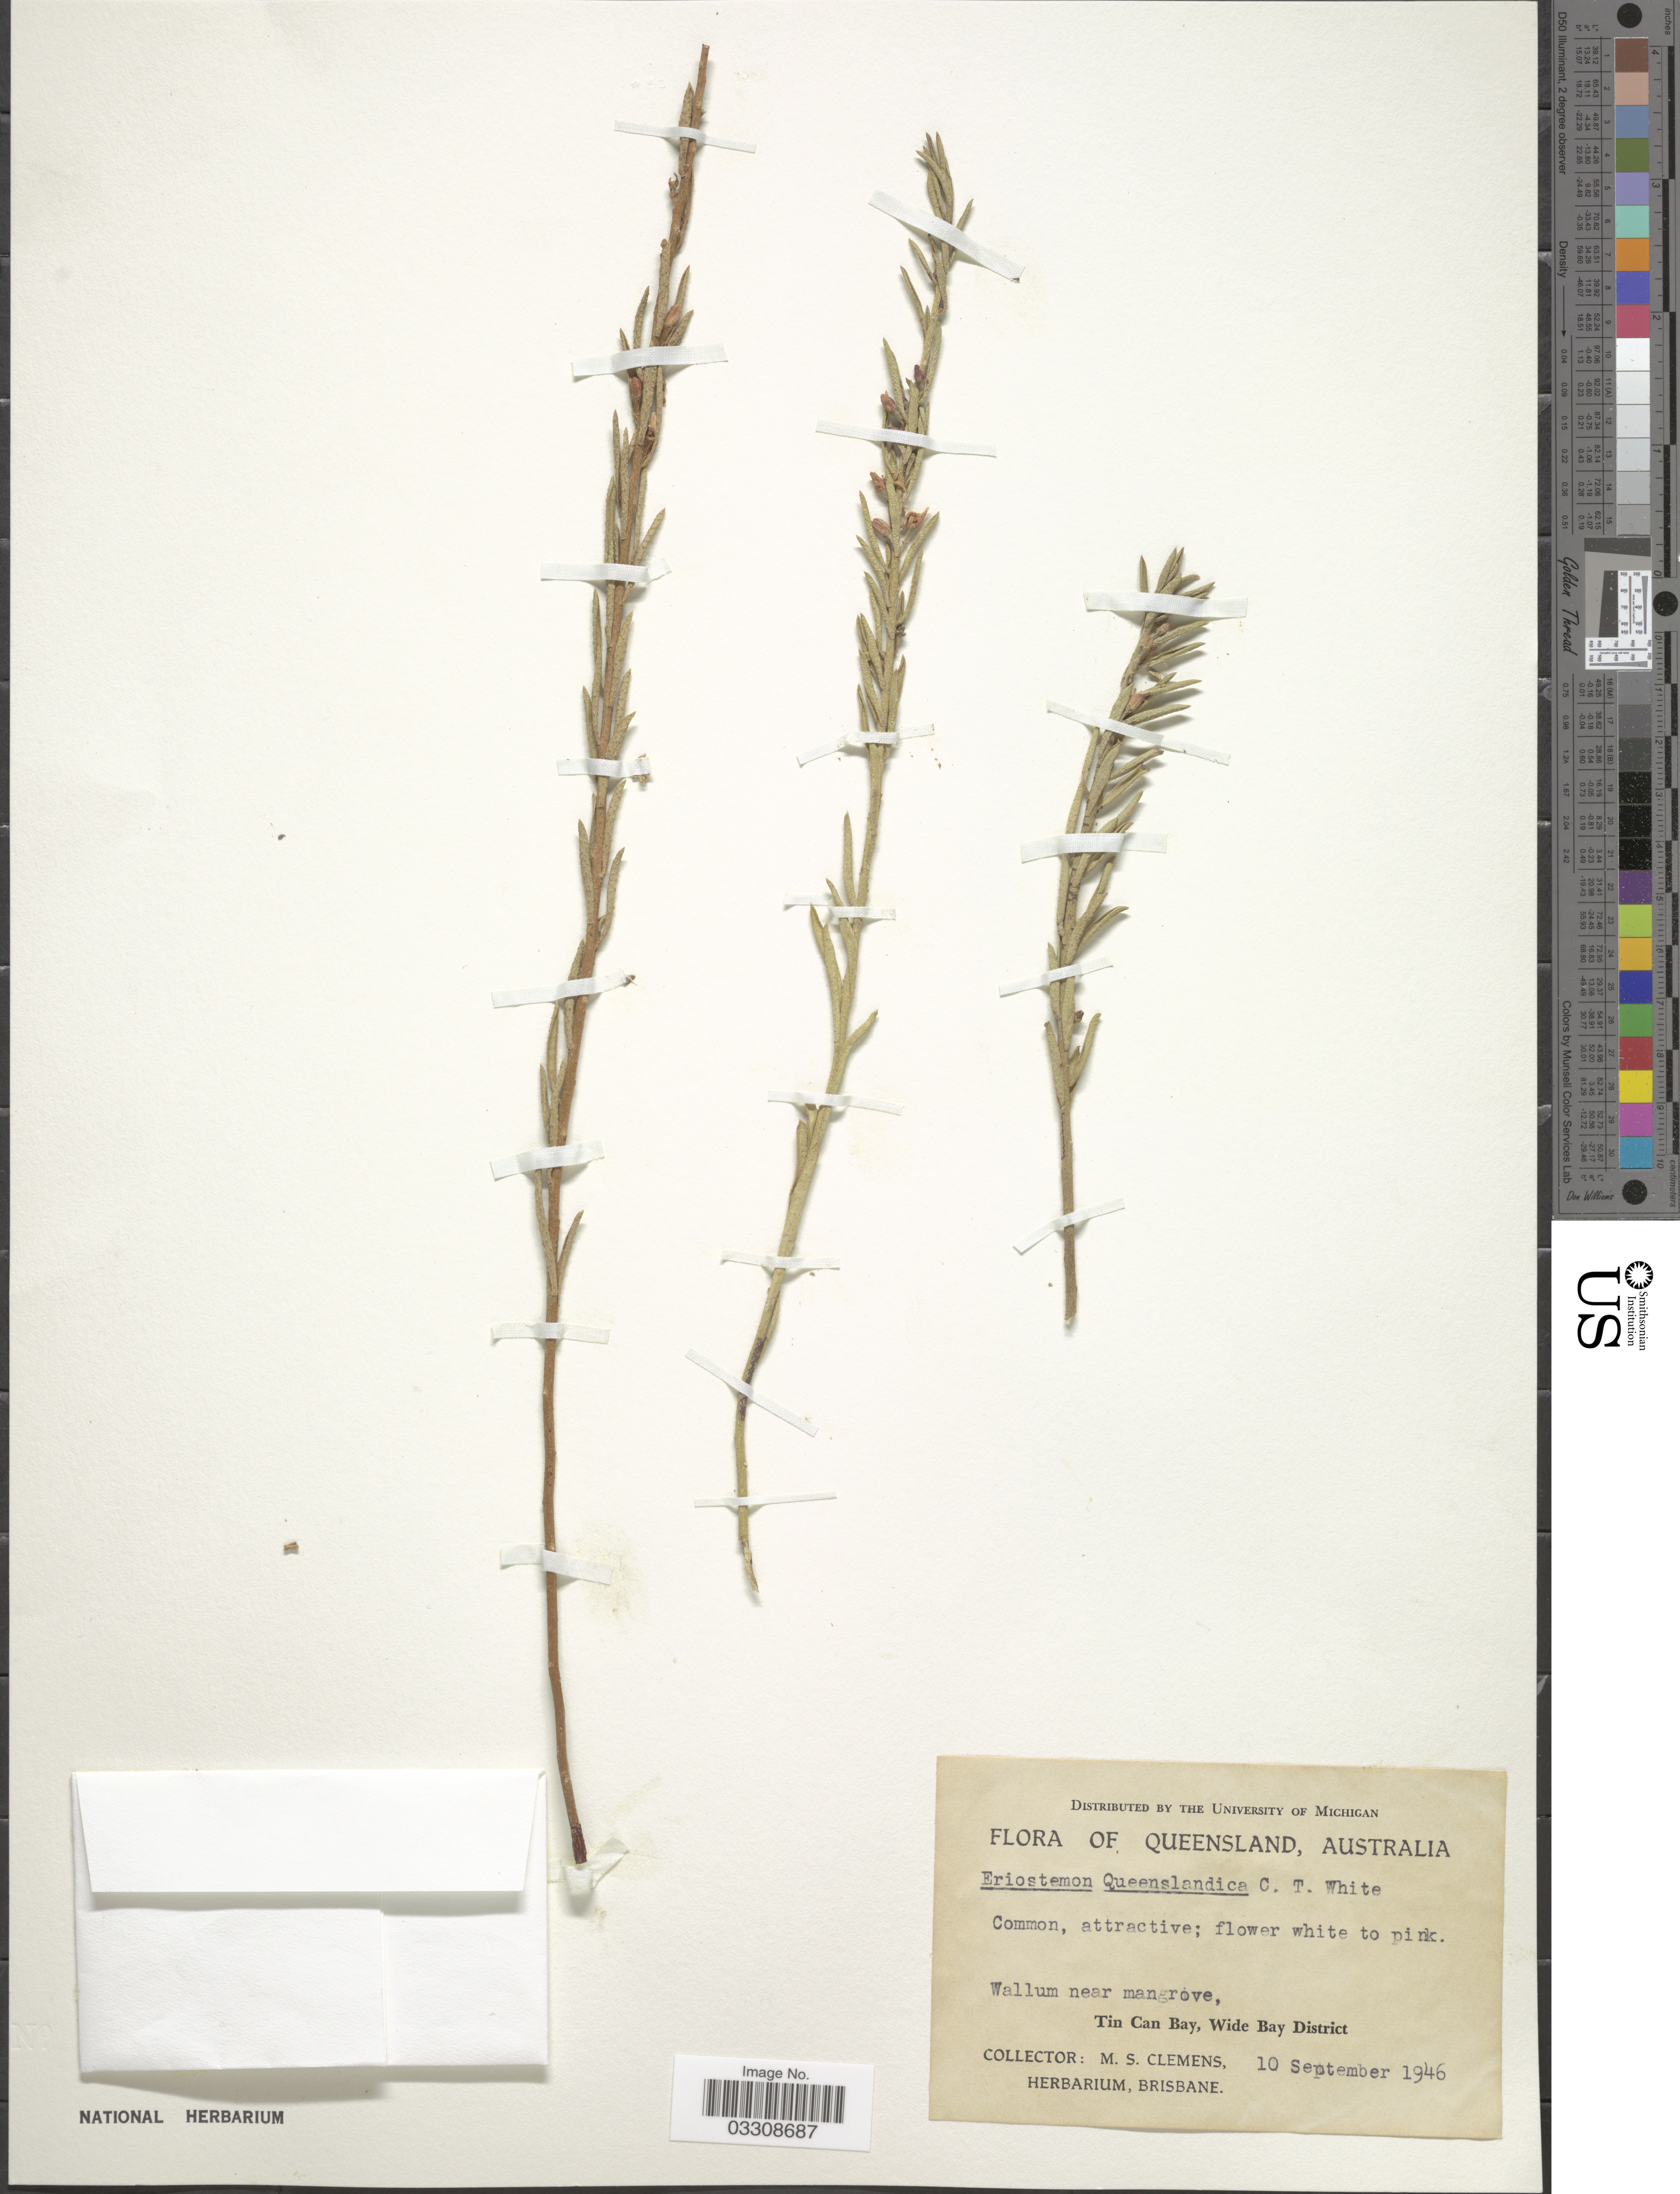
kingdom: Plantae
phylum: Tracheophyta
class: Magnoliopsida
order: Sapindales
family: Rutaceae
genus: Eriostemon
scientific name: Eriostemon queenslandicus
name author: C.T. White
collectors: M. S. Clemens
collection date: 1946-09-10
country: Australia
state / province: Queensland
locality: Wallum near mangrove, Tin Cay Bay, Wide Bay District.